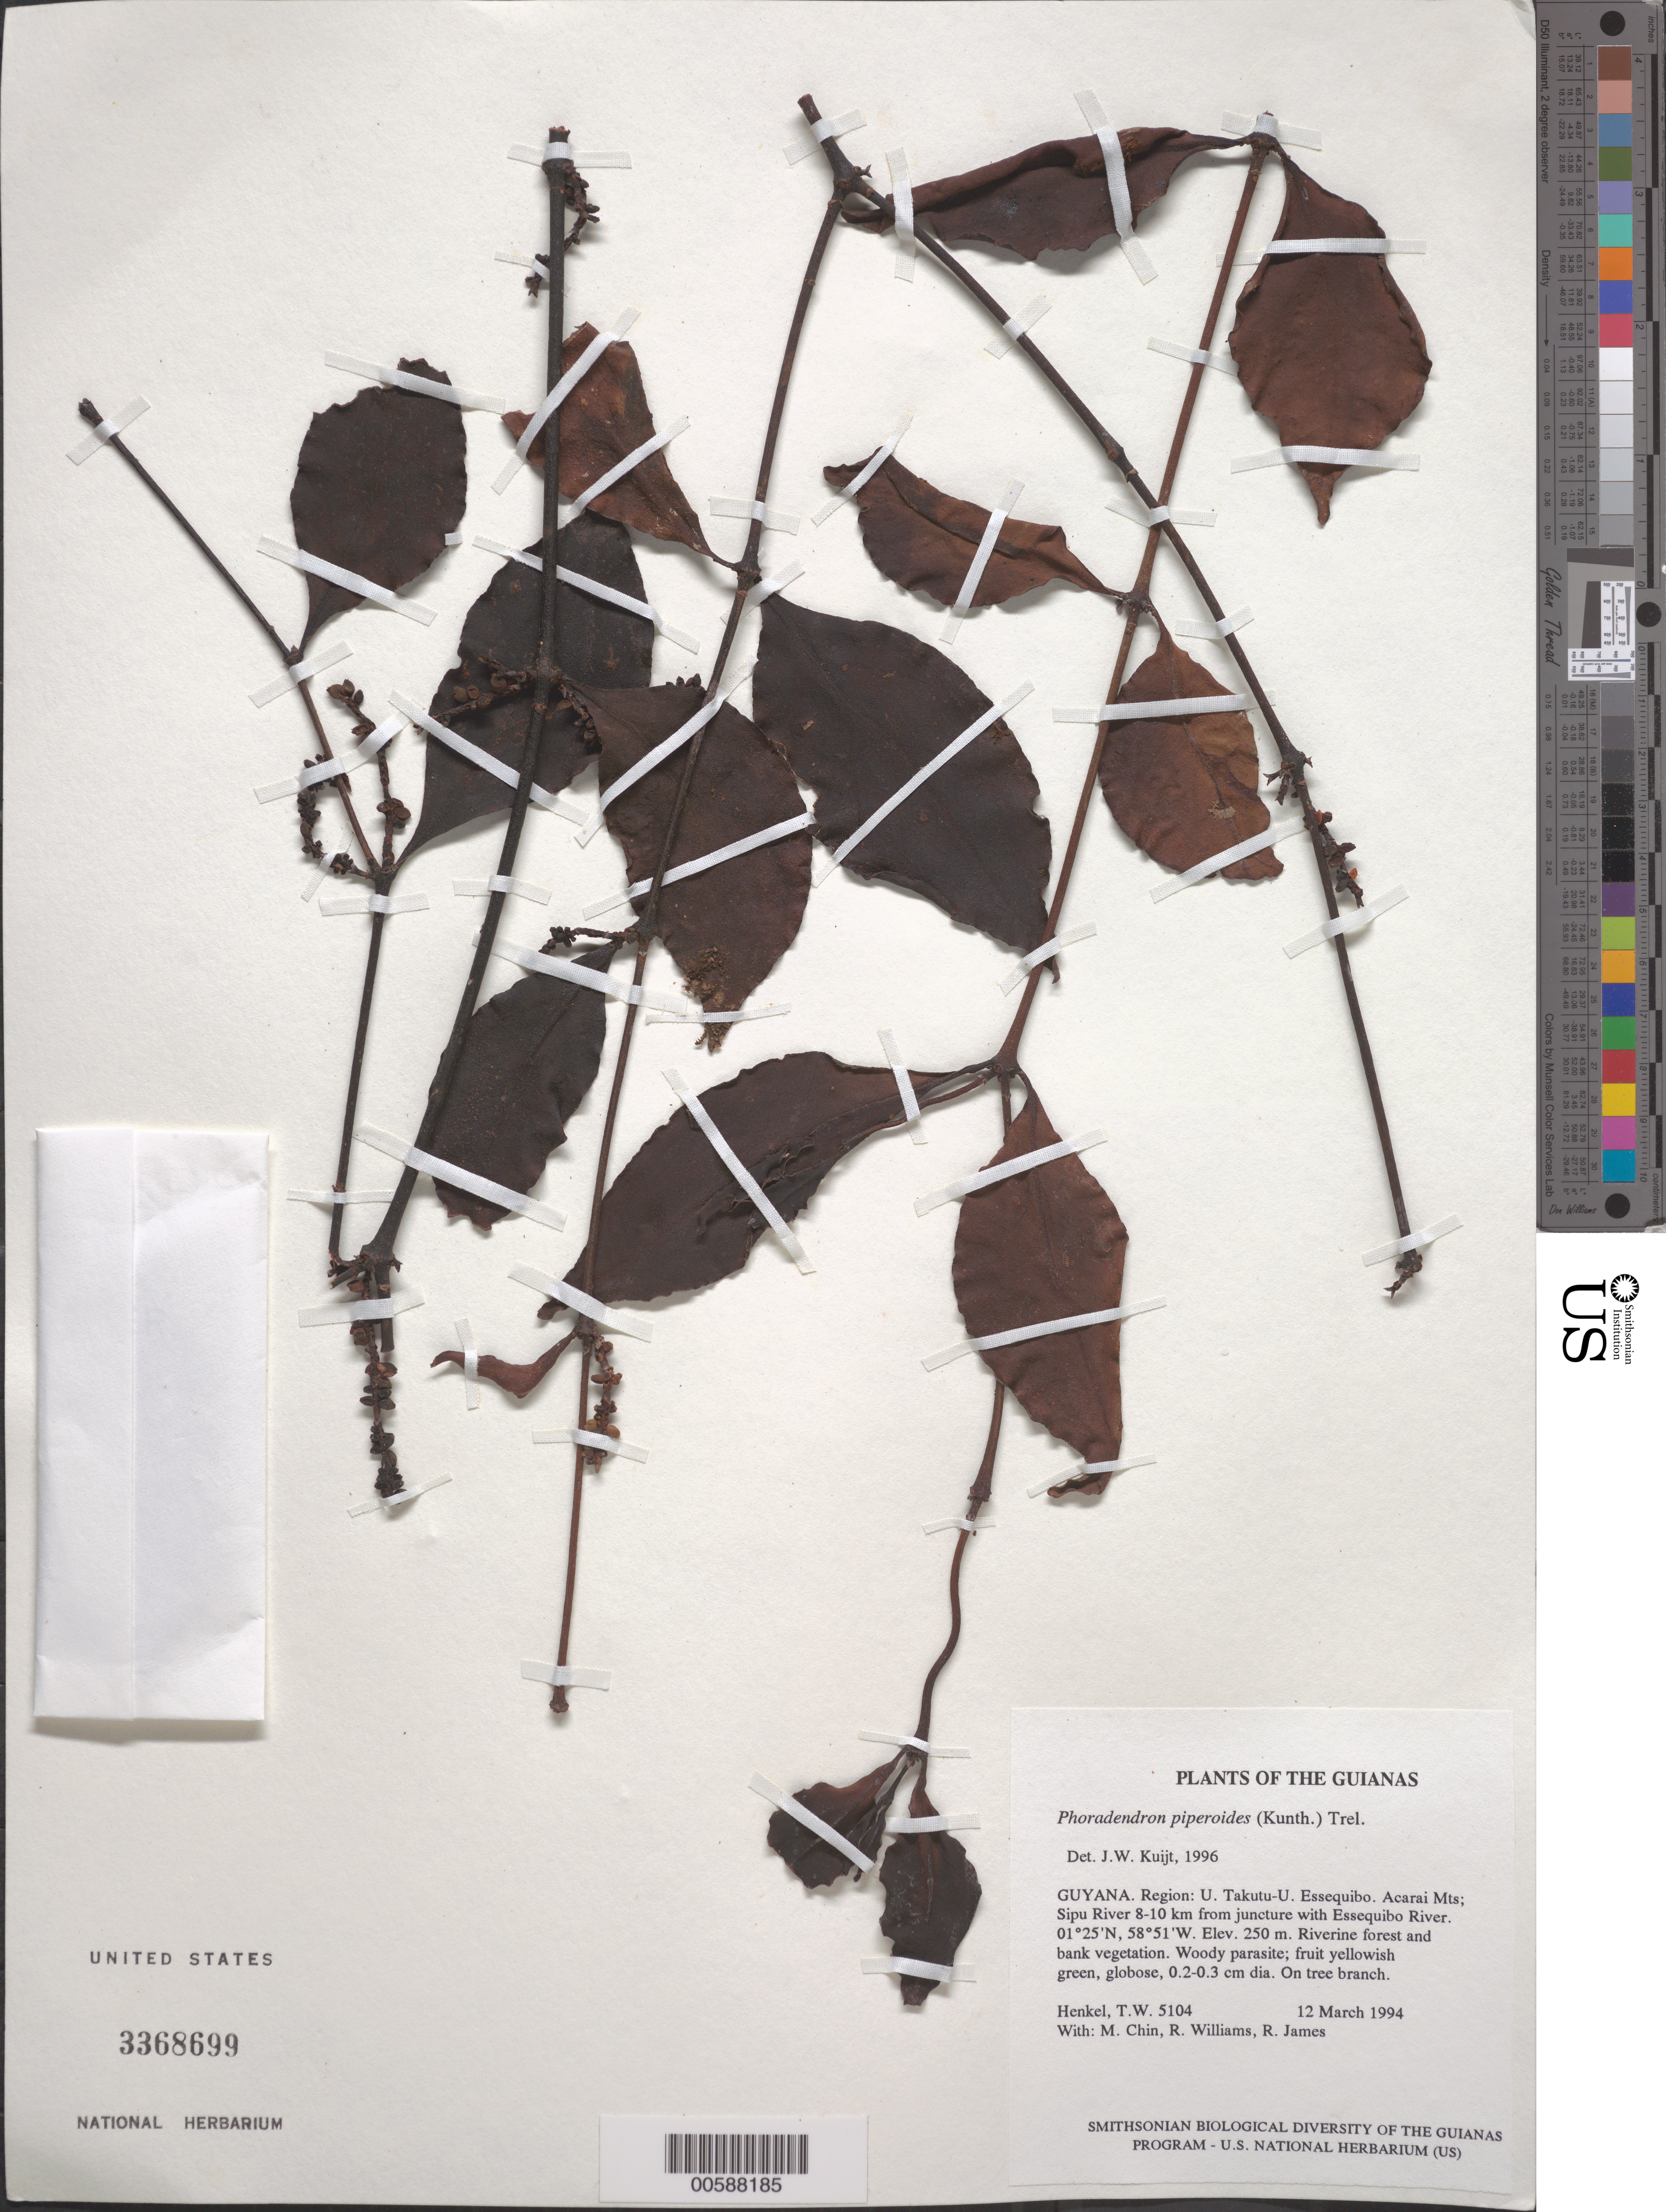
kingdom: Plantae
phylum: Tracheophyta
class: Magnoliopsida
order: Santalales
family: Viscaceae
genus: Phoradendron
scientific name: Phoradendron piperoides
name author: (Kunth) Trel.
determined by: Kuijt, Job, (CANADA)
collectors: T. Henkel, M. Chin, R. Williams & R. James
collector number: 5104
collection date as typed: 12 March 1994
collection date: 1994-03-12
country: Guyana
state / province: U. Takutu-U. Essequibo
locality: Acarai Mts; Sipu River 8-10 km from juncture with Essequibo River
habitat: Riverine forest and bank vegetation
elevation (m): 250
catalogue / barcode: US 3368699